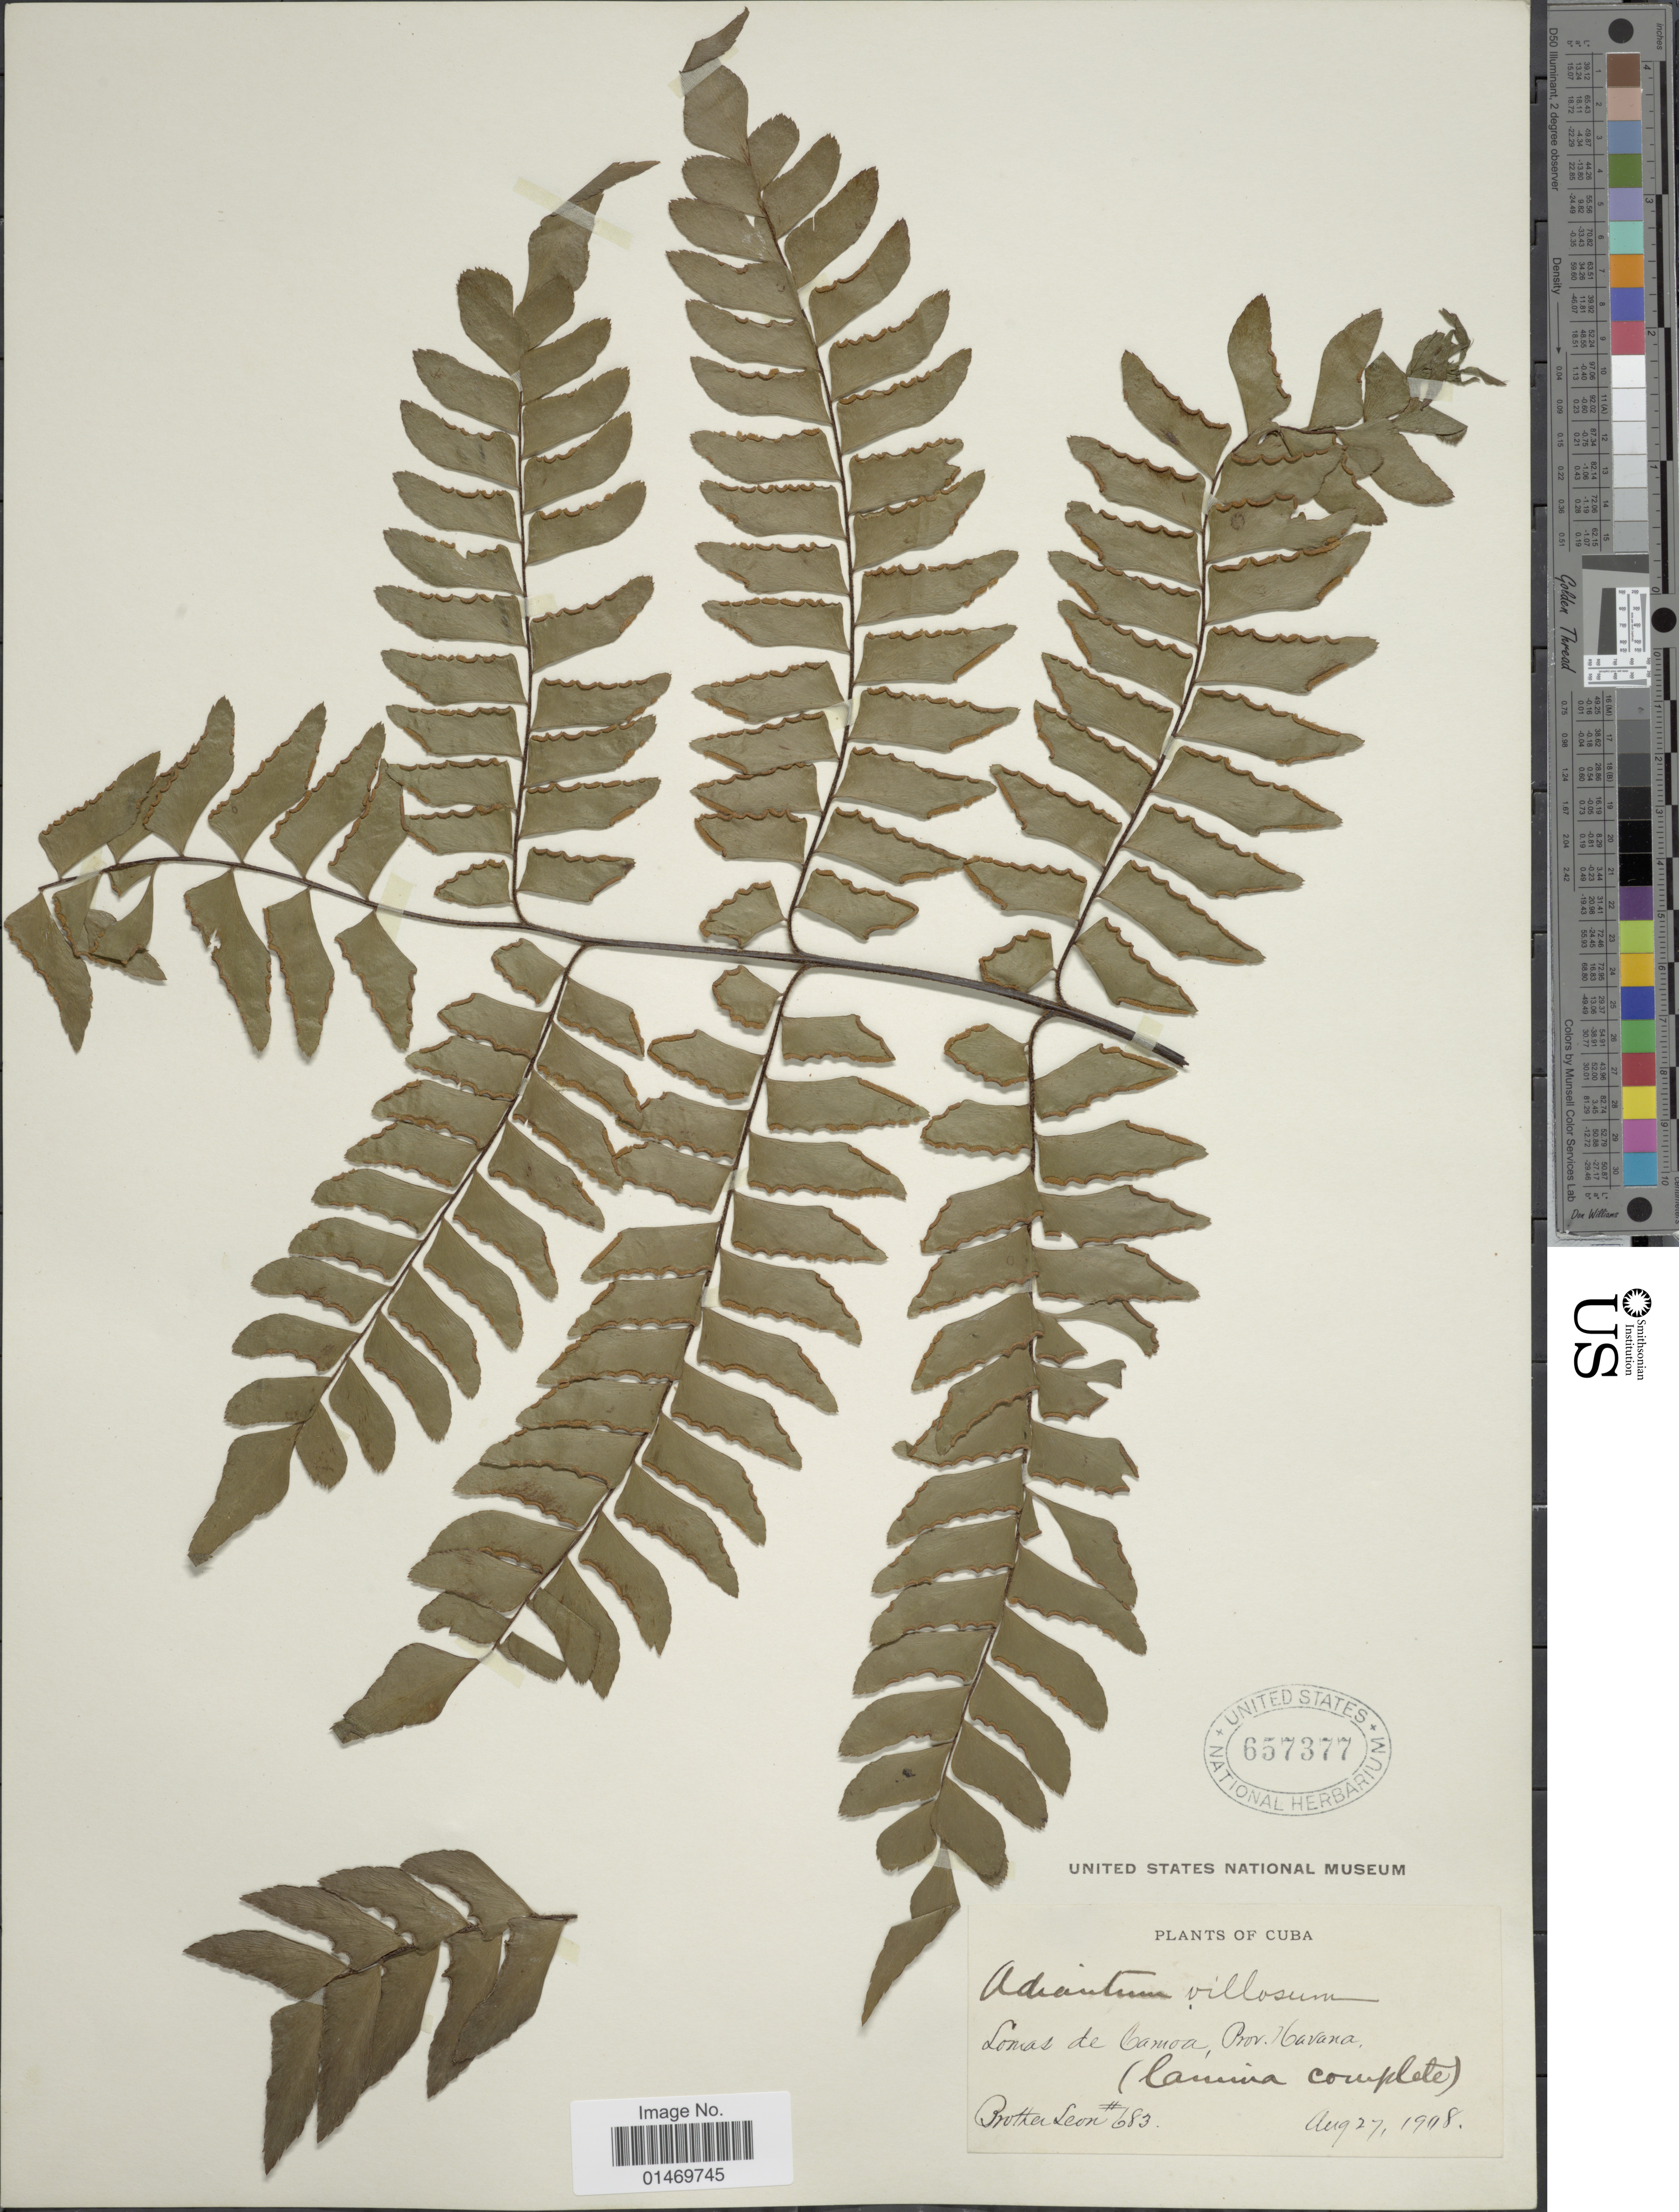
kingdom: Plantae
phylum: Tracheophyta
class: Polypodiopsida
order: Polypodiales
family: Pteridaceae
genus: Adiantum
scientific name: Adiantum villosum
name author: L.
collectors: Bro. León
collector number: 683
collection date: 1908-08-27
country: Cuba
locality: Cuba, Lomas de Camoa, Prov. Havana.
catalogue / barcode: US 657377